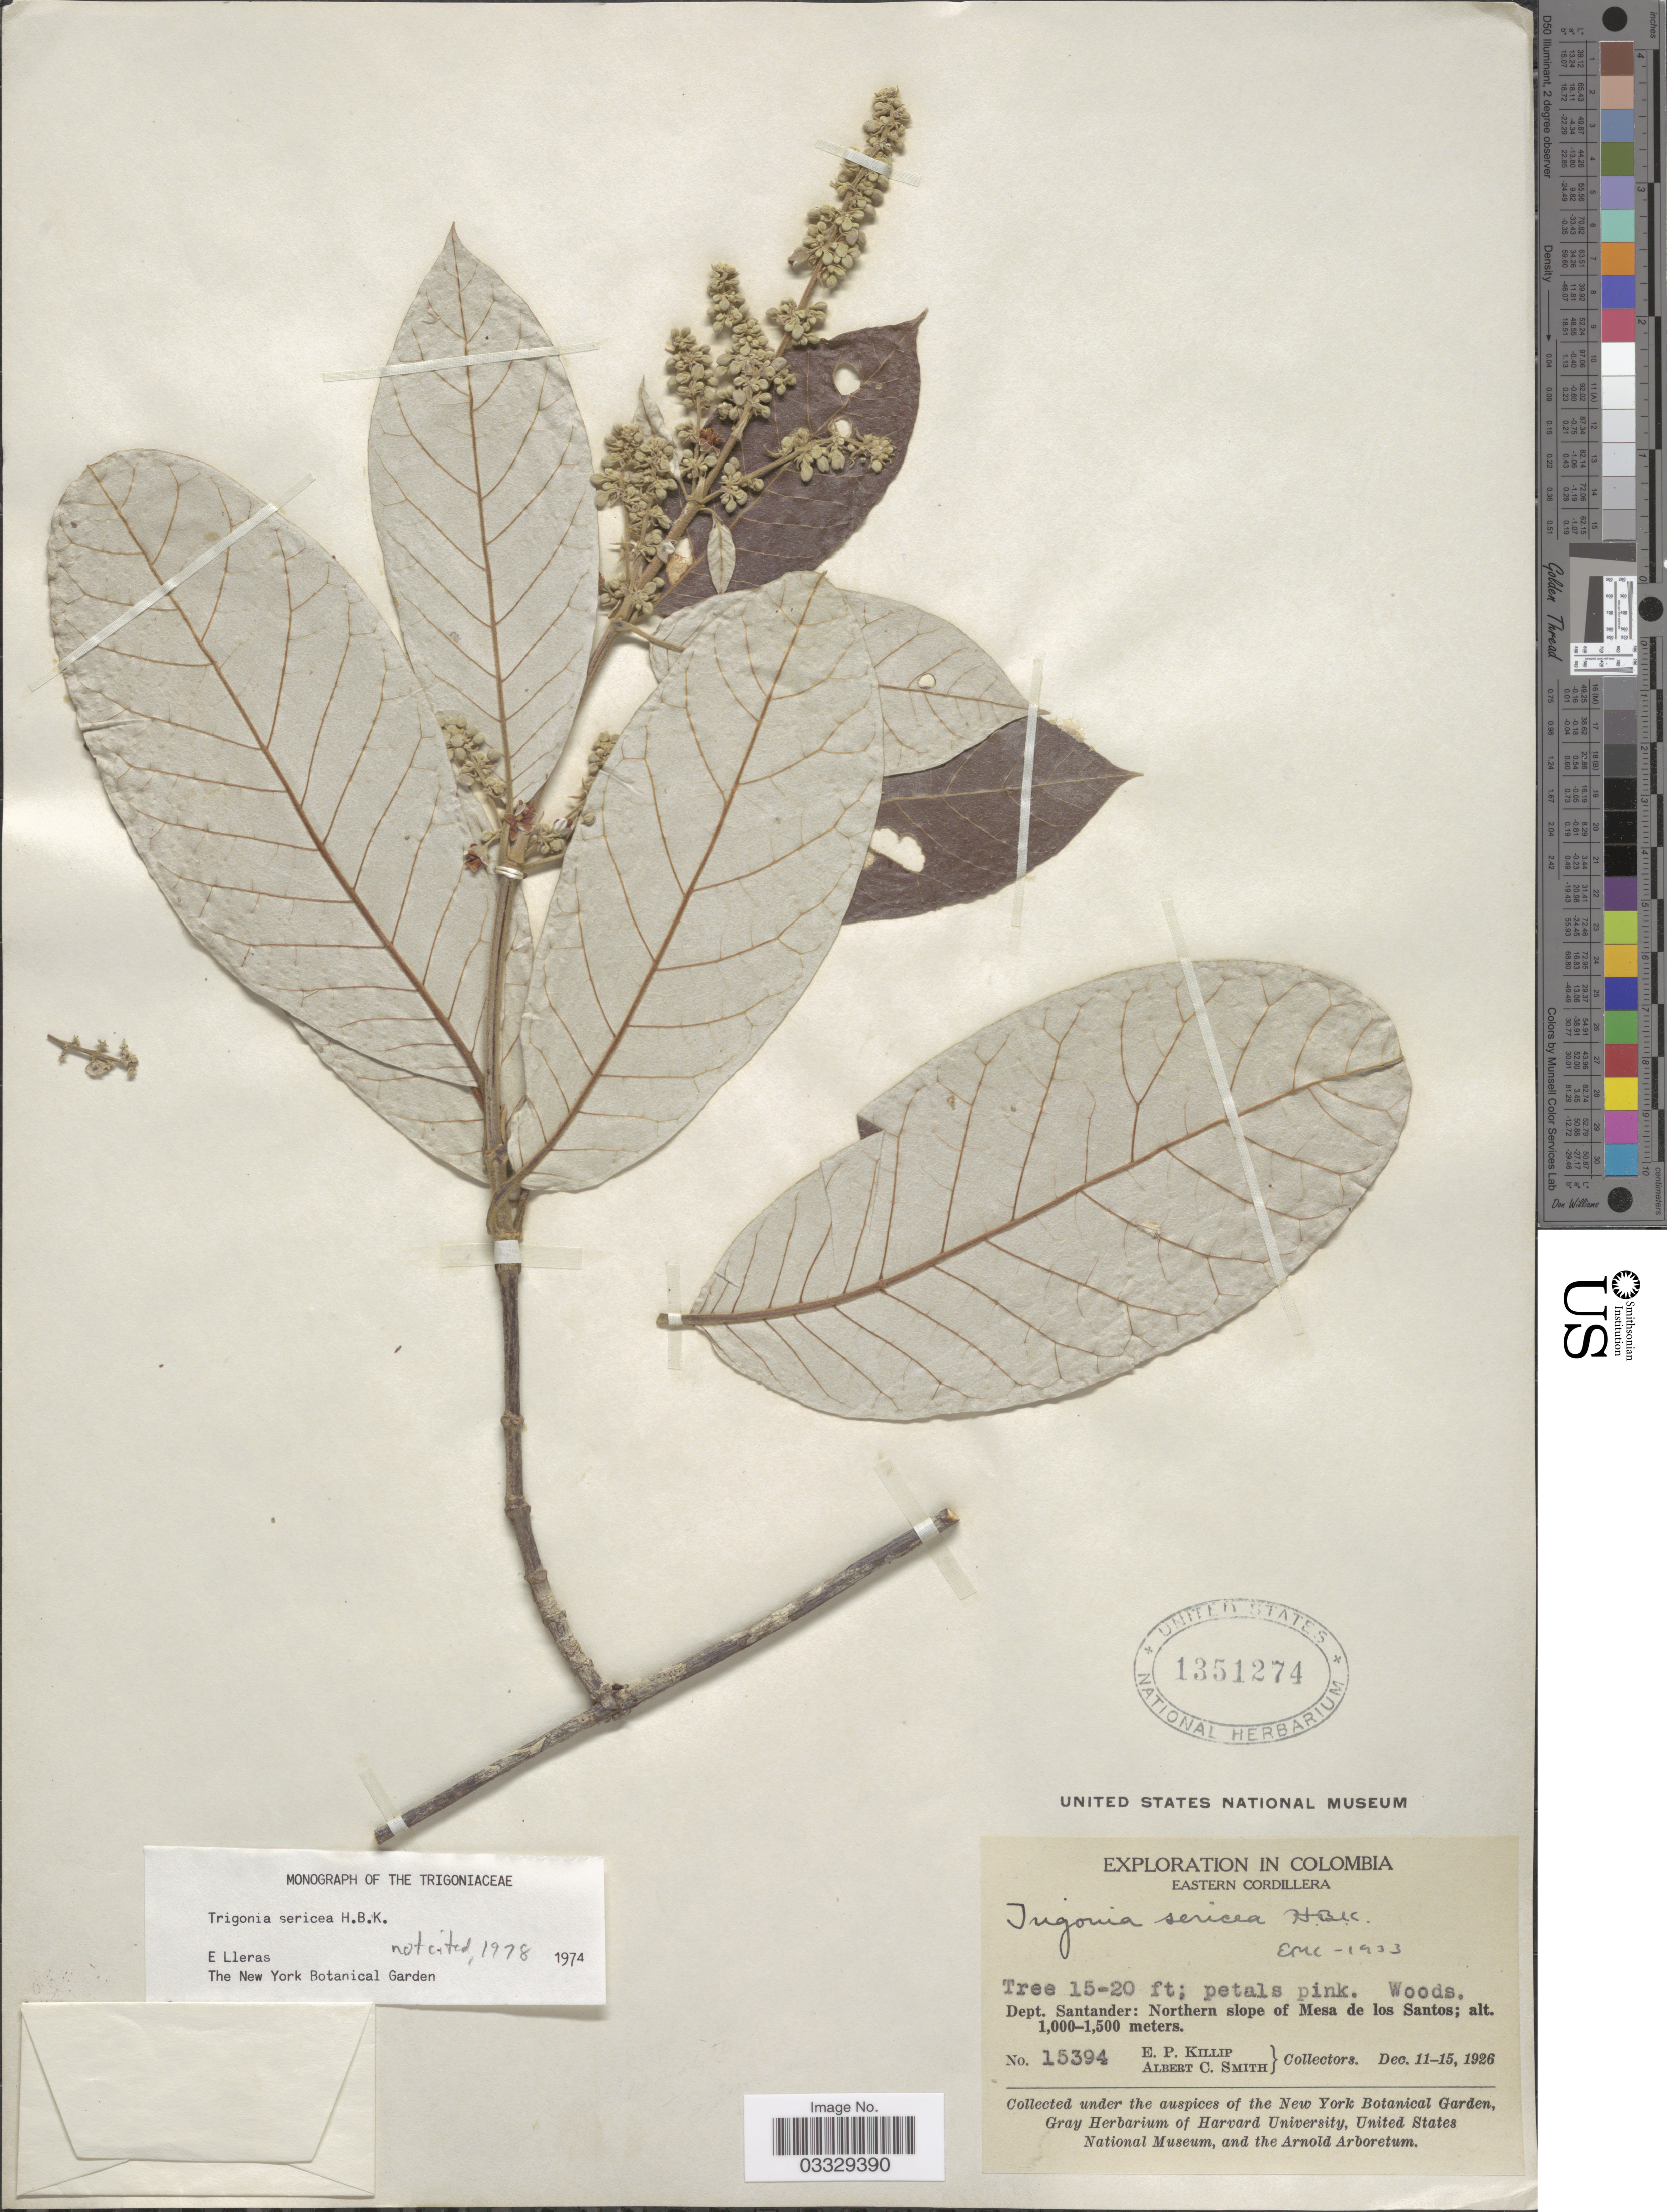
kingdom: Plantae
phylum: Tracheophyta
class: Magnoliopsida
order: Malpighiales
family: Trigoniaceae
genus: Trigonia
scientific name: Trigonia sericea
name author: Kunth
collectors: E. P. Killip & A. C. Smith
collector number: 15394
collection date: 1926-12-11/1926-12-15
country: Colombia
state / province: Santander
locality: Eastern Cordillera. Dept. Santander: Northern slope of Mesa de los Santos.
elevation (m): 1000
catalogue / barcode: US 1351274